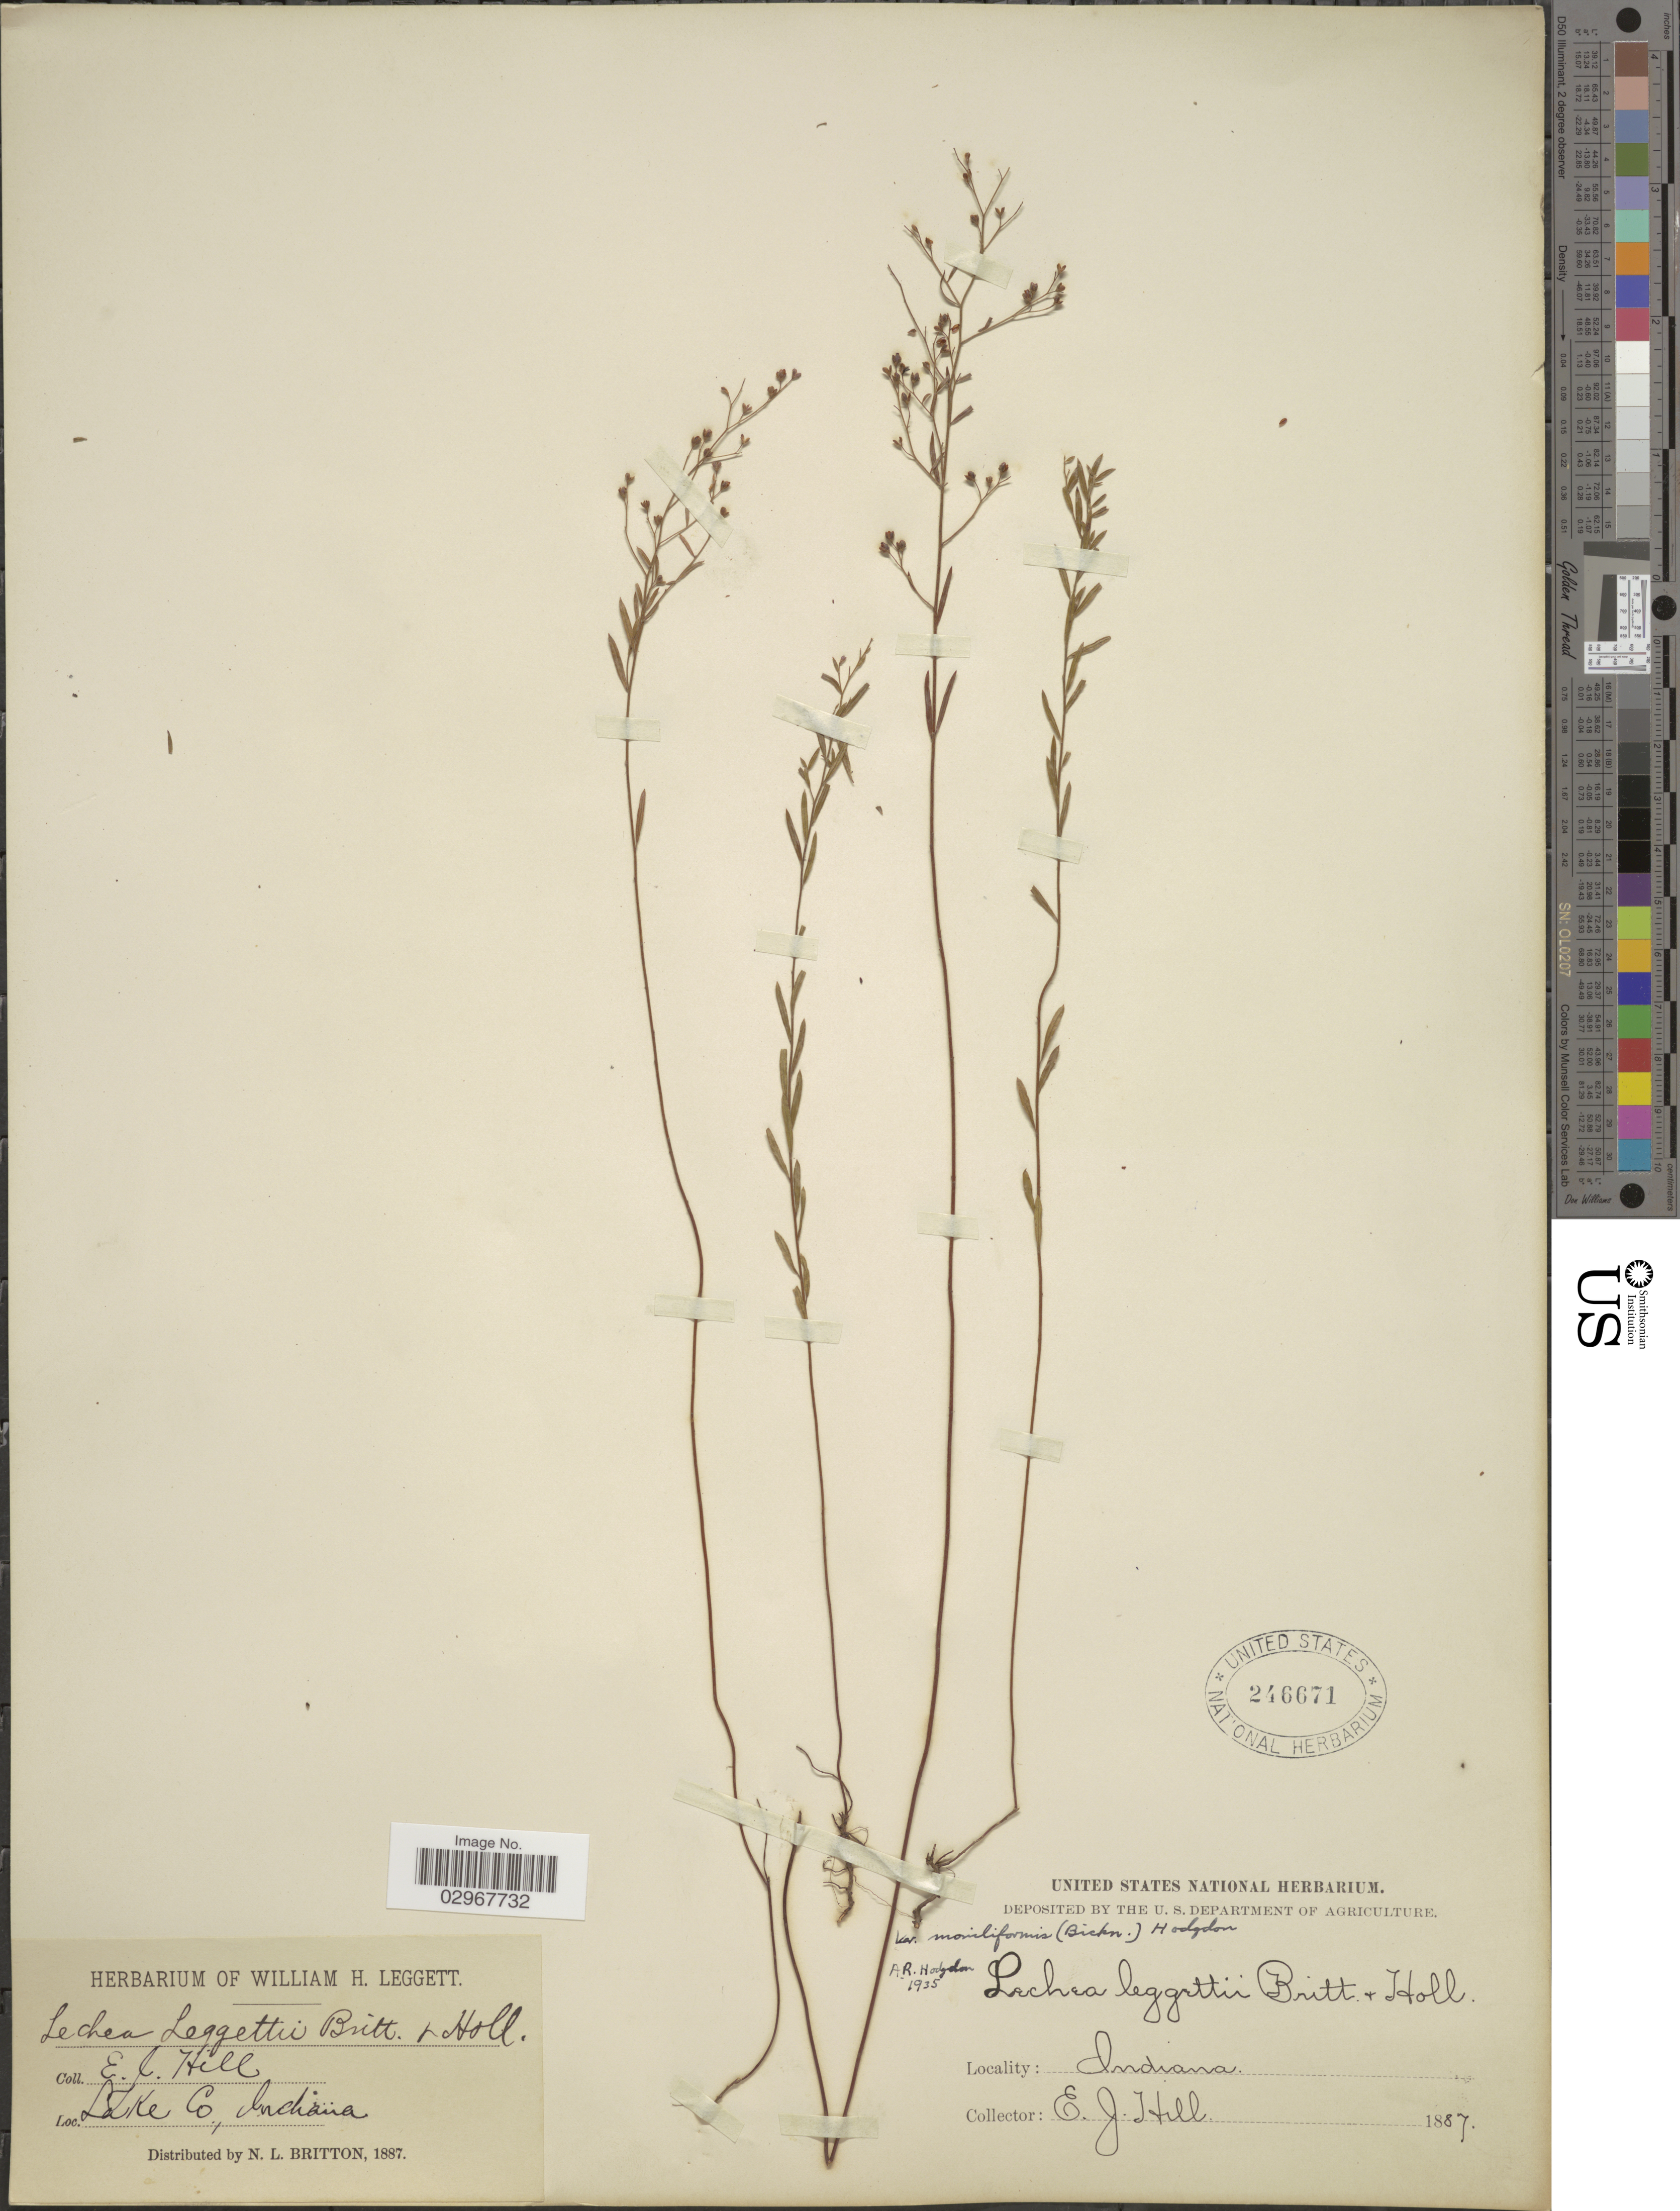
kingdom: Plantae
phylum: Tracheophyta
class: Magnoliopsida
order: Malvales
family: Cistaceae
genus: Lechea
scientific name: Lechea leggettii var. moniliformis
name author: (E.P. Bicknell) Hodgdon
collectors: E. J. Hill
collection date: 1887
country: United States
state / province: Indiana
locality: Lake Co.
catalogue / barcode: US 246671